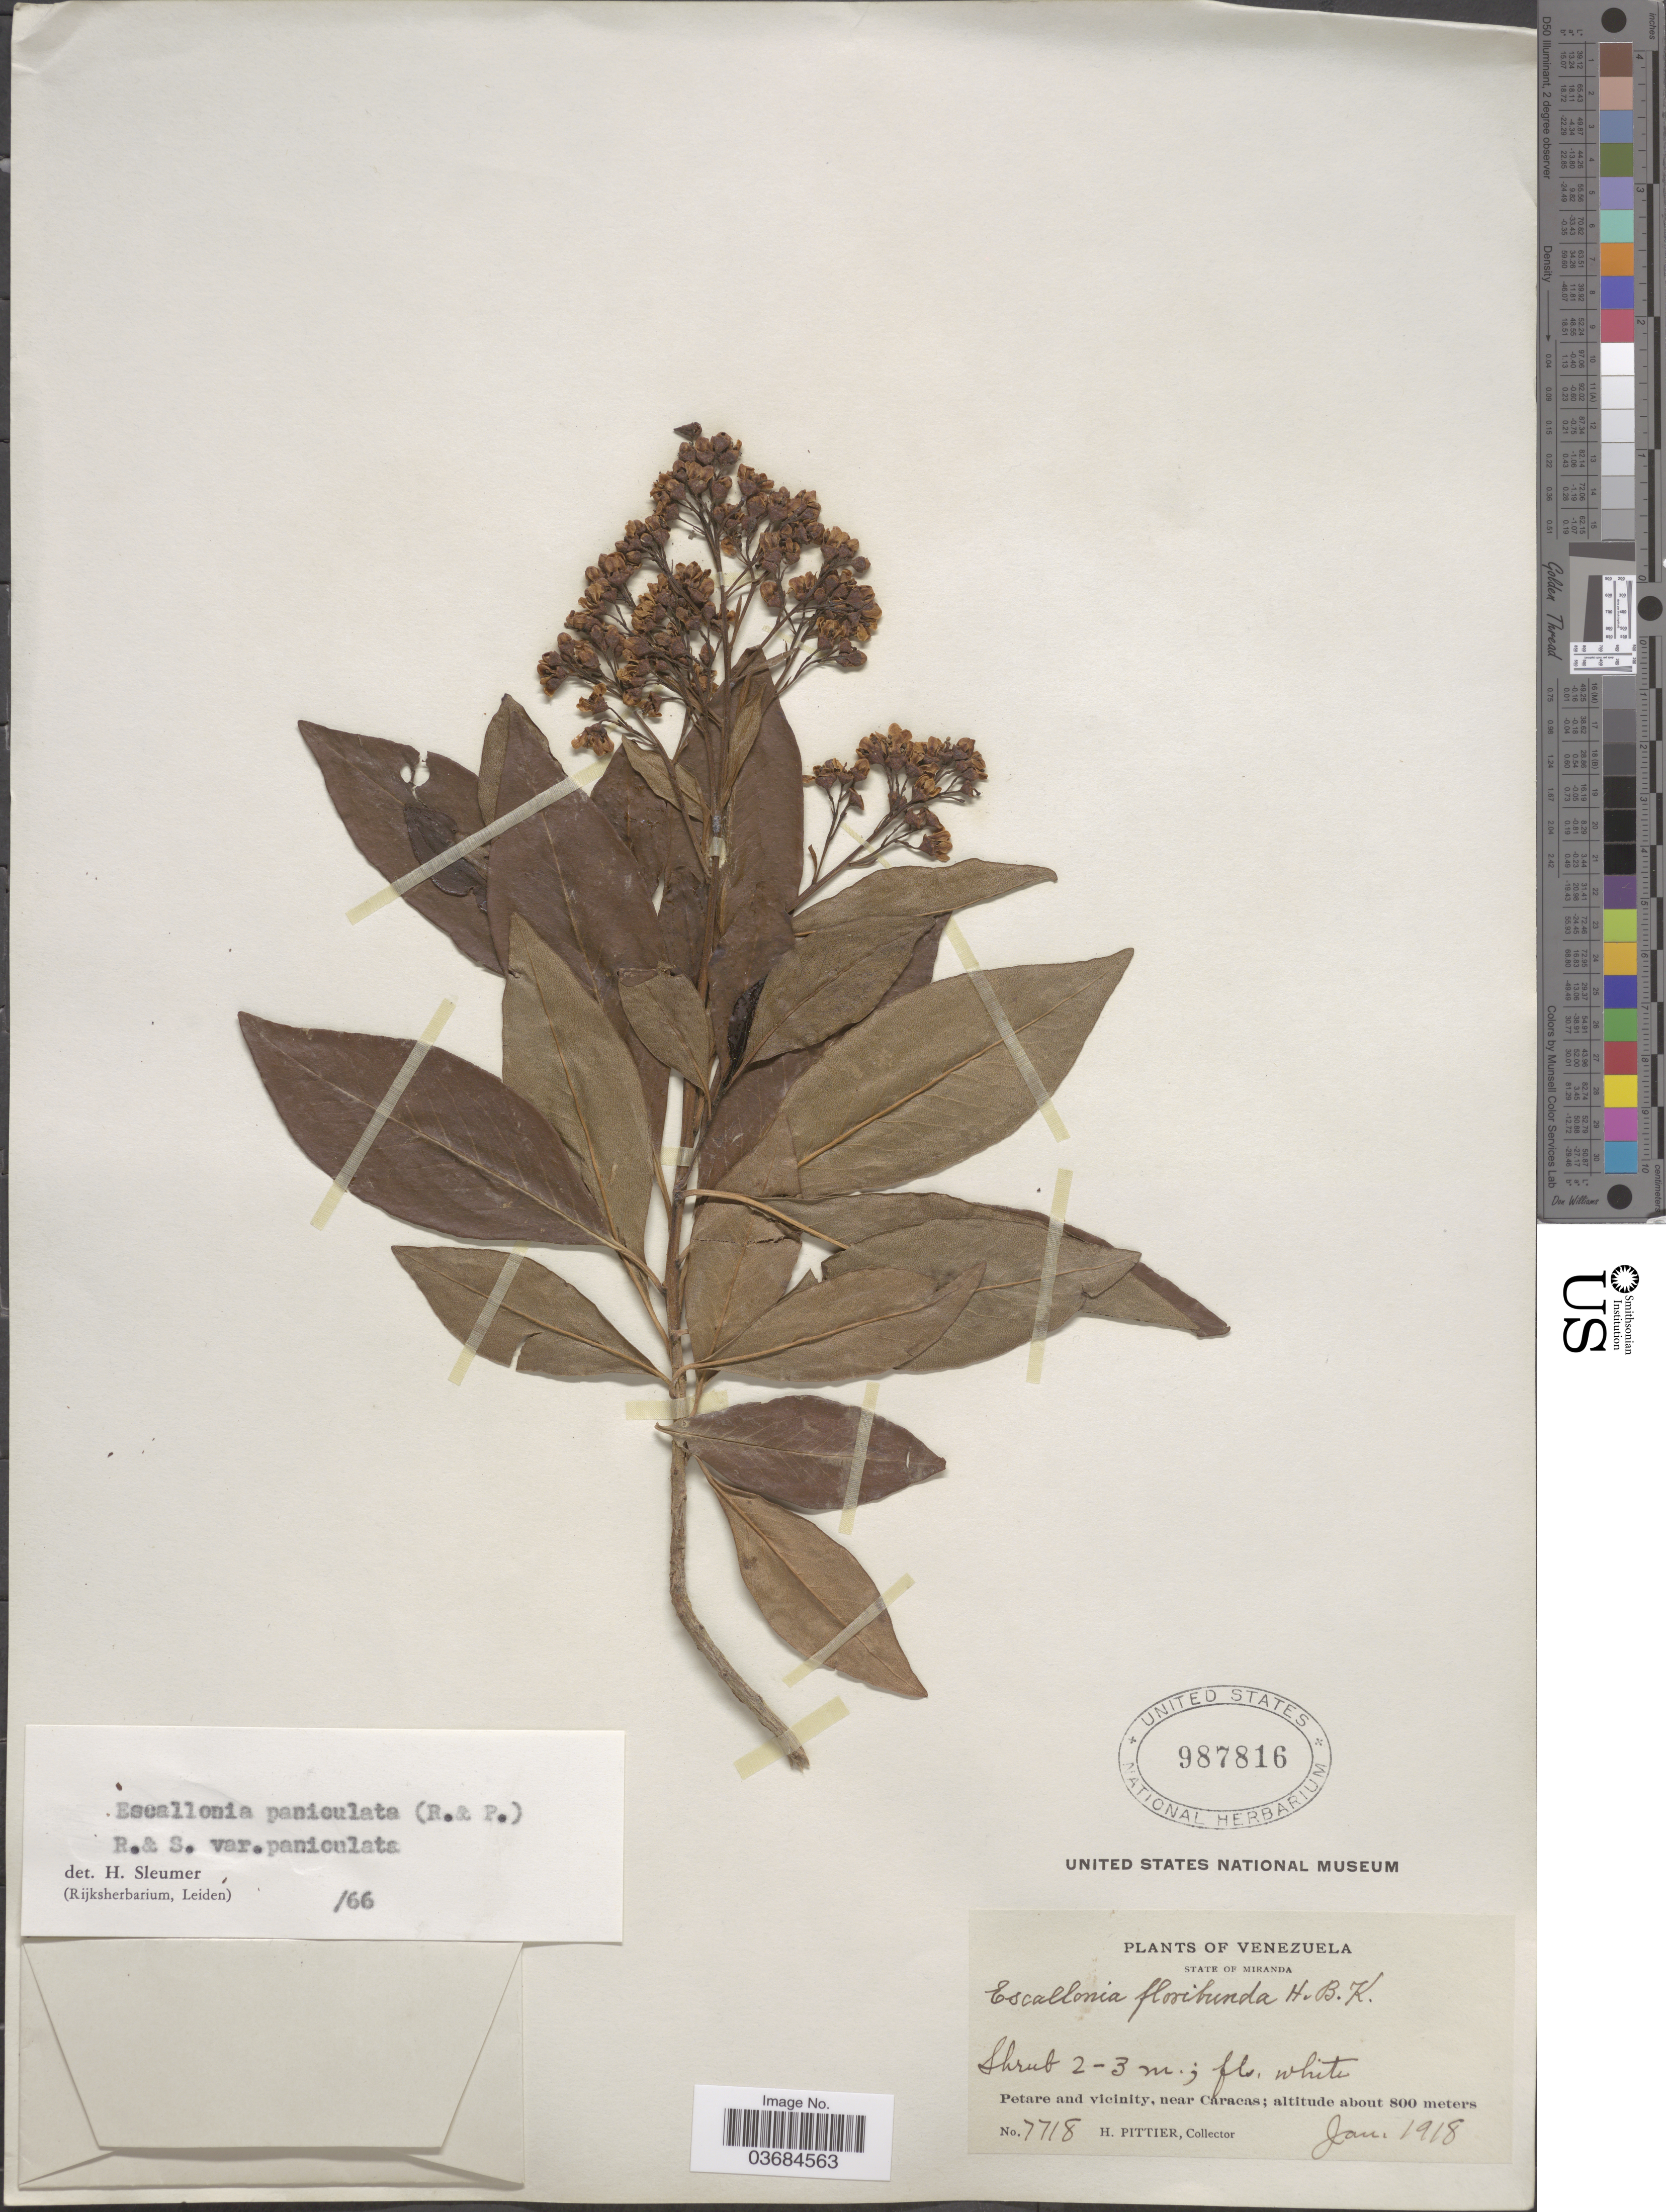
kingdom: Plantae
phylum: Tracheophyta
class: Magnoliopsida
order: Escalloniales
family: Escalloniaceae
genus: Escallonia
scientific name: Escallonia paniculata var. paniculata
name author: (Ruiz & Pav.) Roem. & Schult.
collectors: H. F. Pittier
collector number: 7718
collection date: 1918-01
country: Venezuela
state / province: Miranda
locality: Petare and vicinity, near Caracas.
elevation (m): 800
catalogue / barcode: US 987816